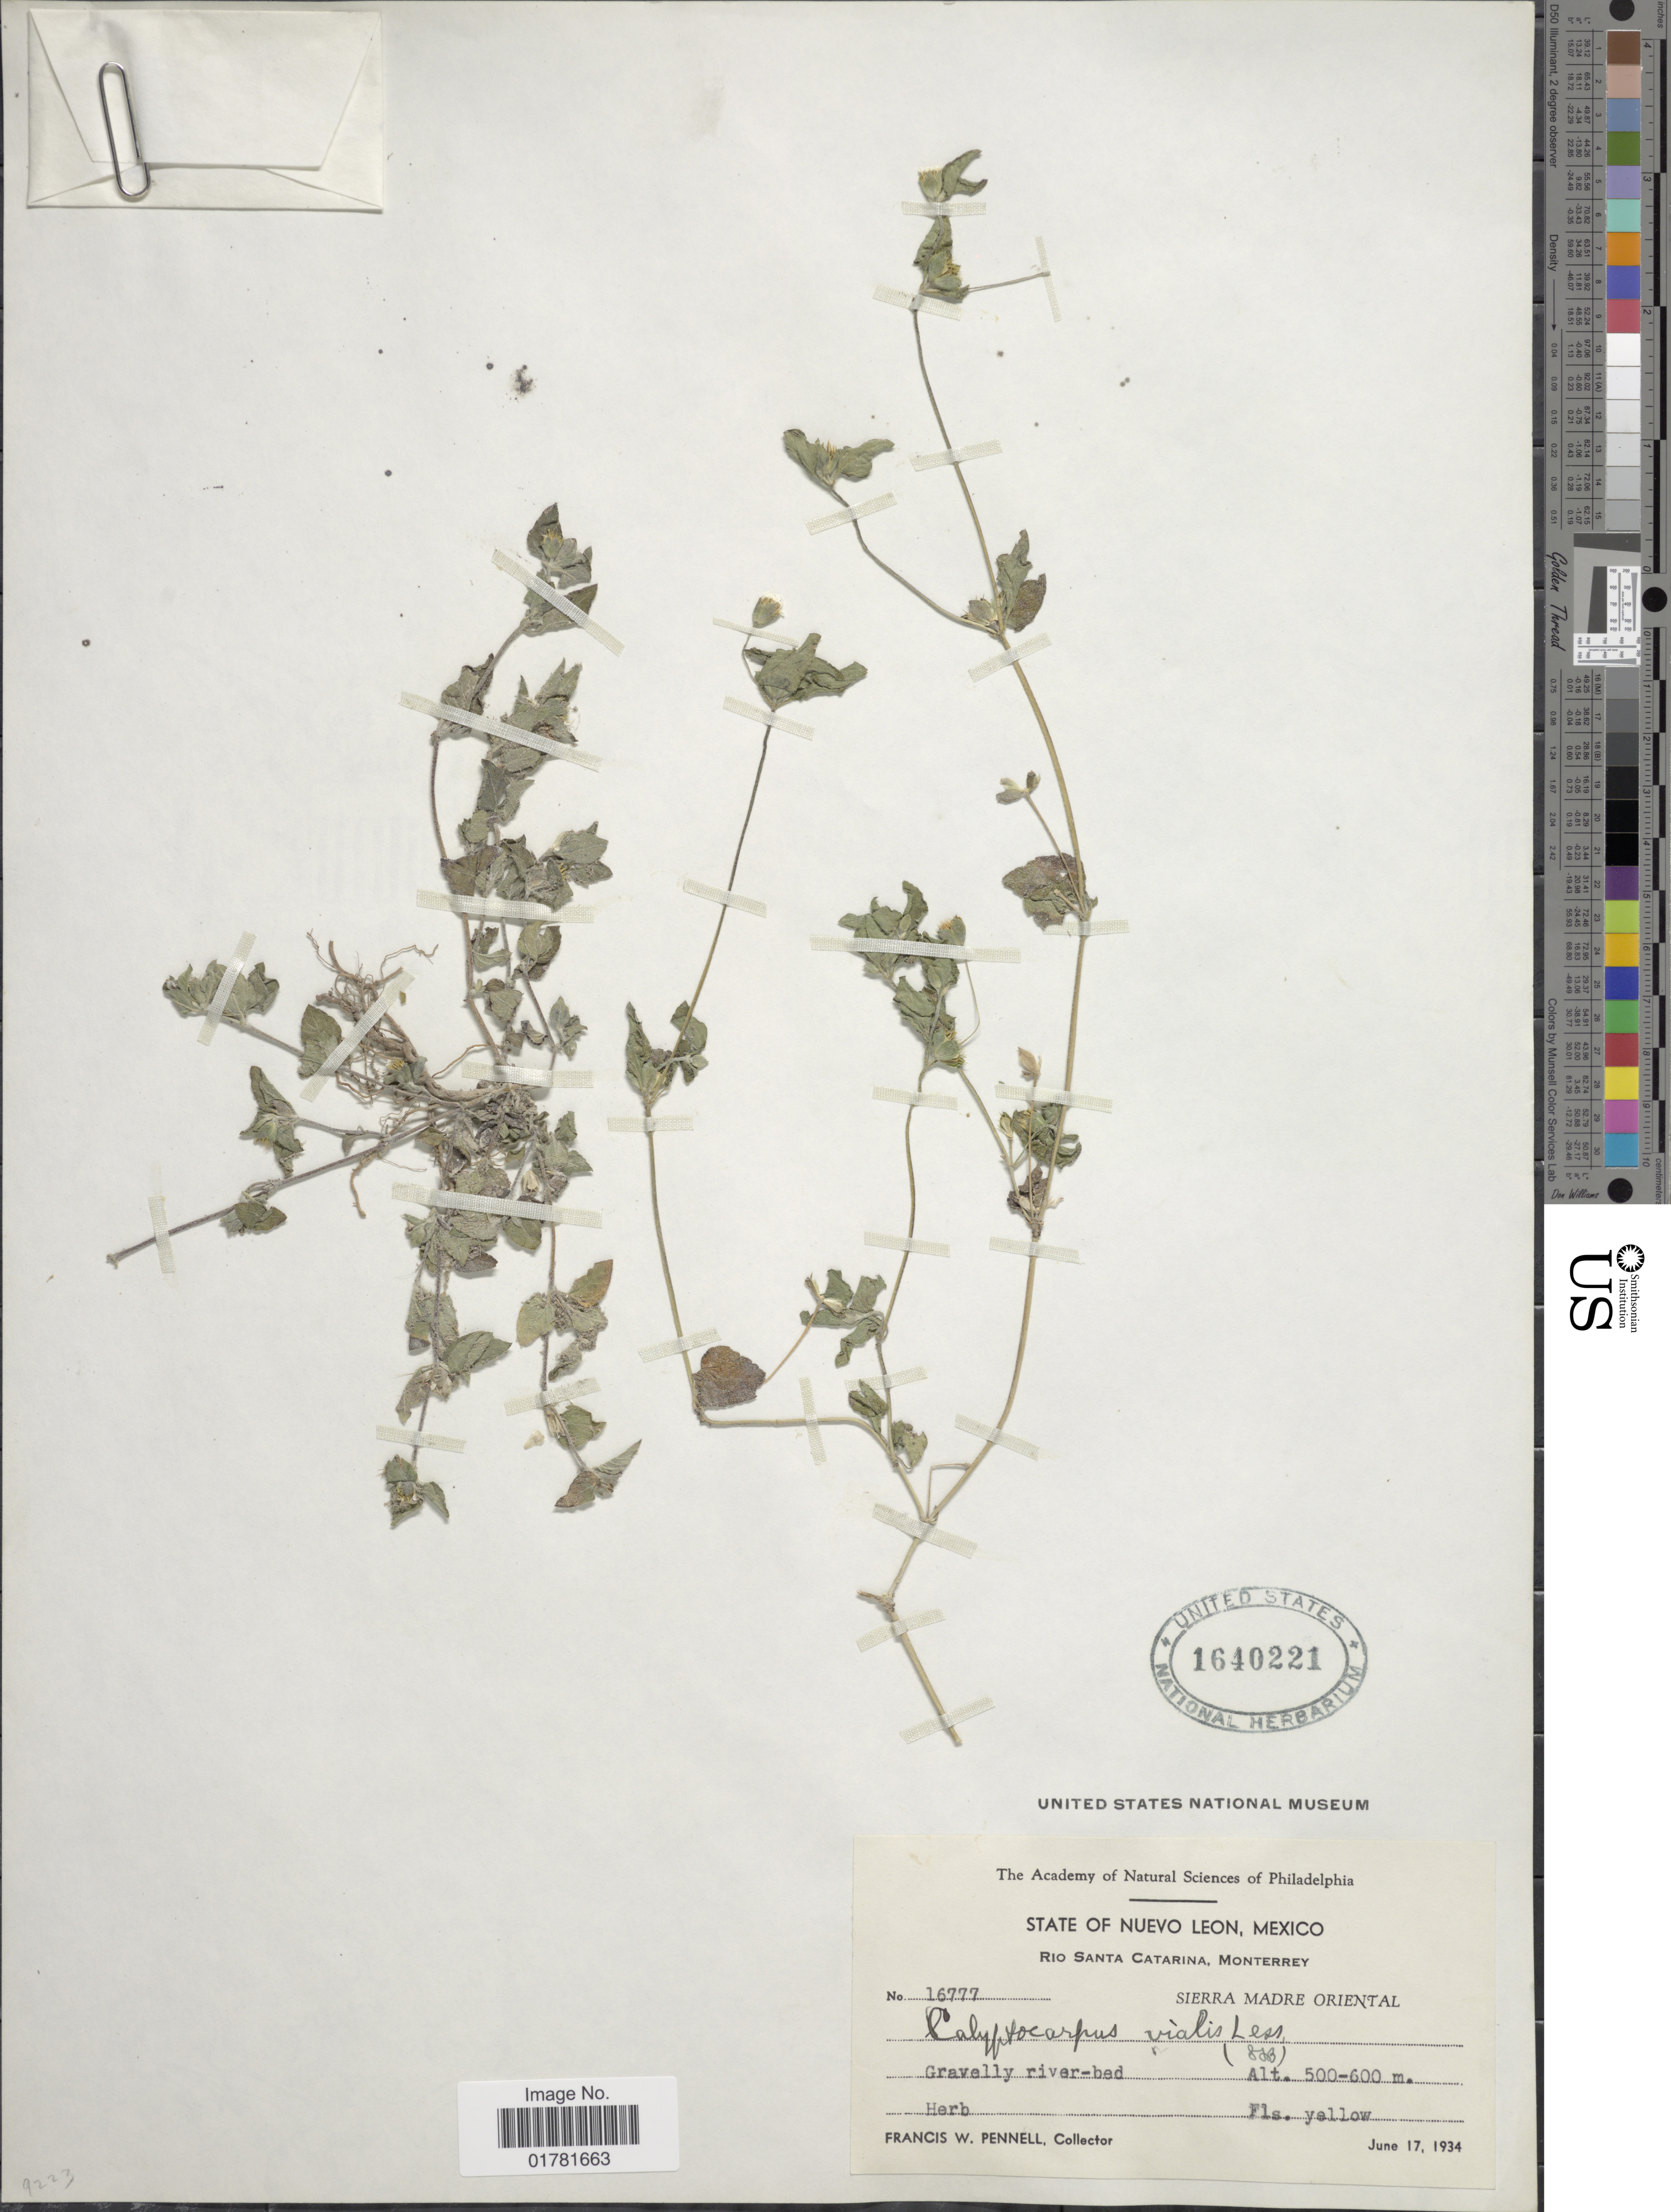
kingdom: Plantae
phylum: Tracheophyta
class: Magnoliopsida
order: Asterales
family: Asteraceae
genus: Calyptocarpus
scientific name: Calyptocarpus vialis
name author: Less.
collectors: F. W. Pennell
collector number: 16777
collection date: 1934-06-17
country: Mexico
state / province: Nuevo León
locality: Rio Santa Catarina, Monterrey, Sierra Madre Oriental, Gravelly river-bed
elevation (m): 500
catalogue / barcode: US 1640221